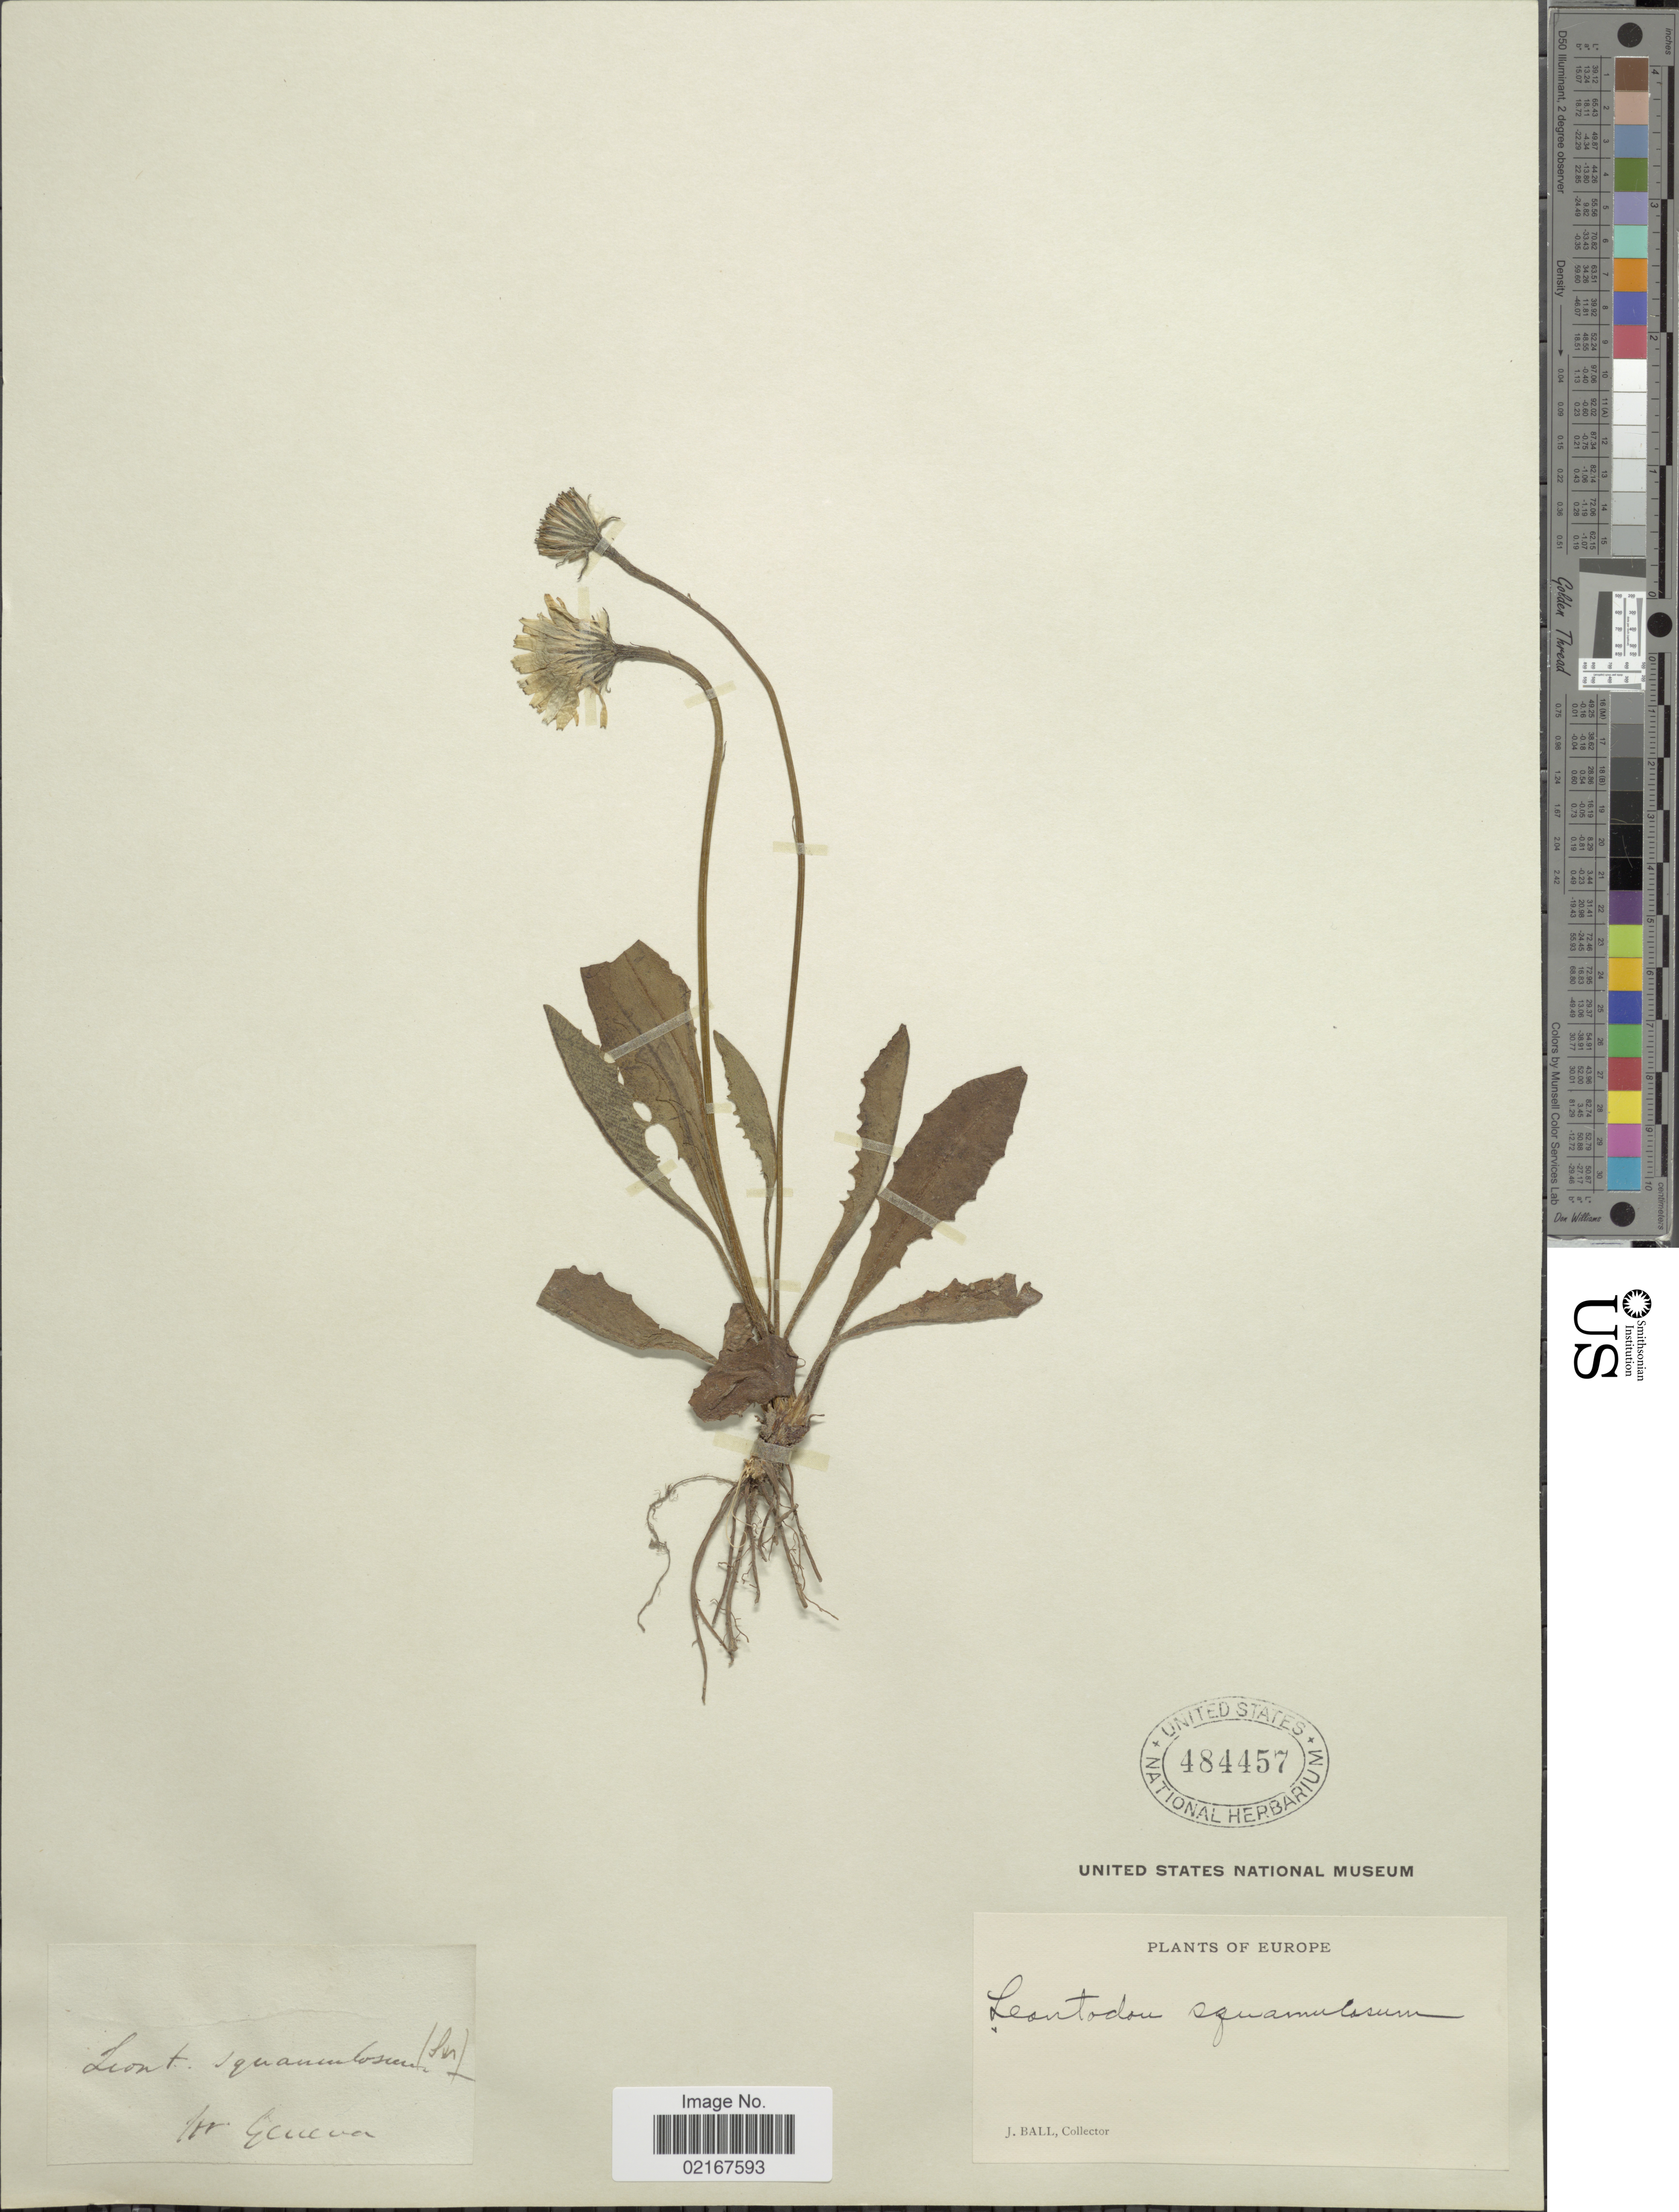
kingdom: Plantae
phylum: Tracheophyta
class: Magnoliopsida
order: Asterales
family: Asteraceae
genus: Leontodon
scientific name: Leontodon sp.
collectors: J. Ball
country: Switzerland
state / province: Genève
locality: Geneva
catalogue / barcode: US 484457